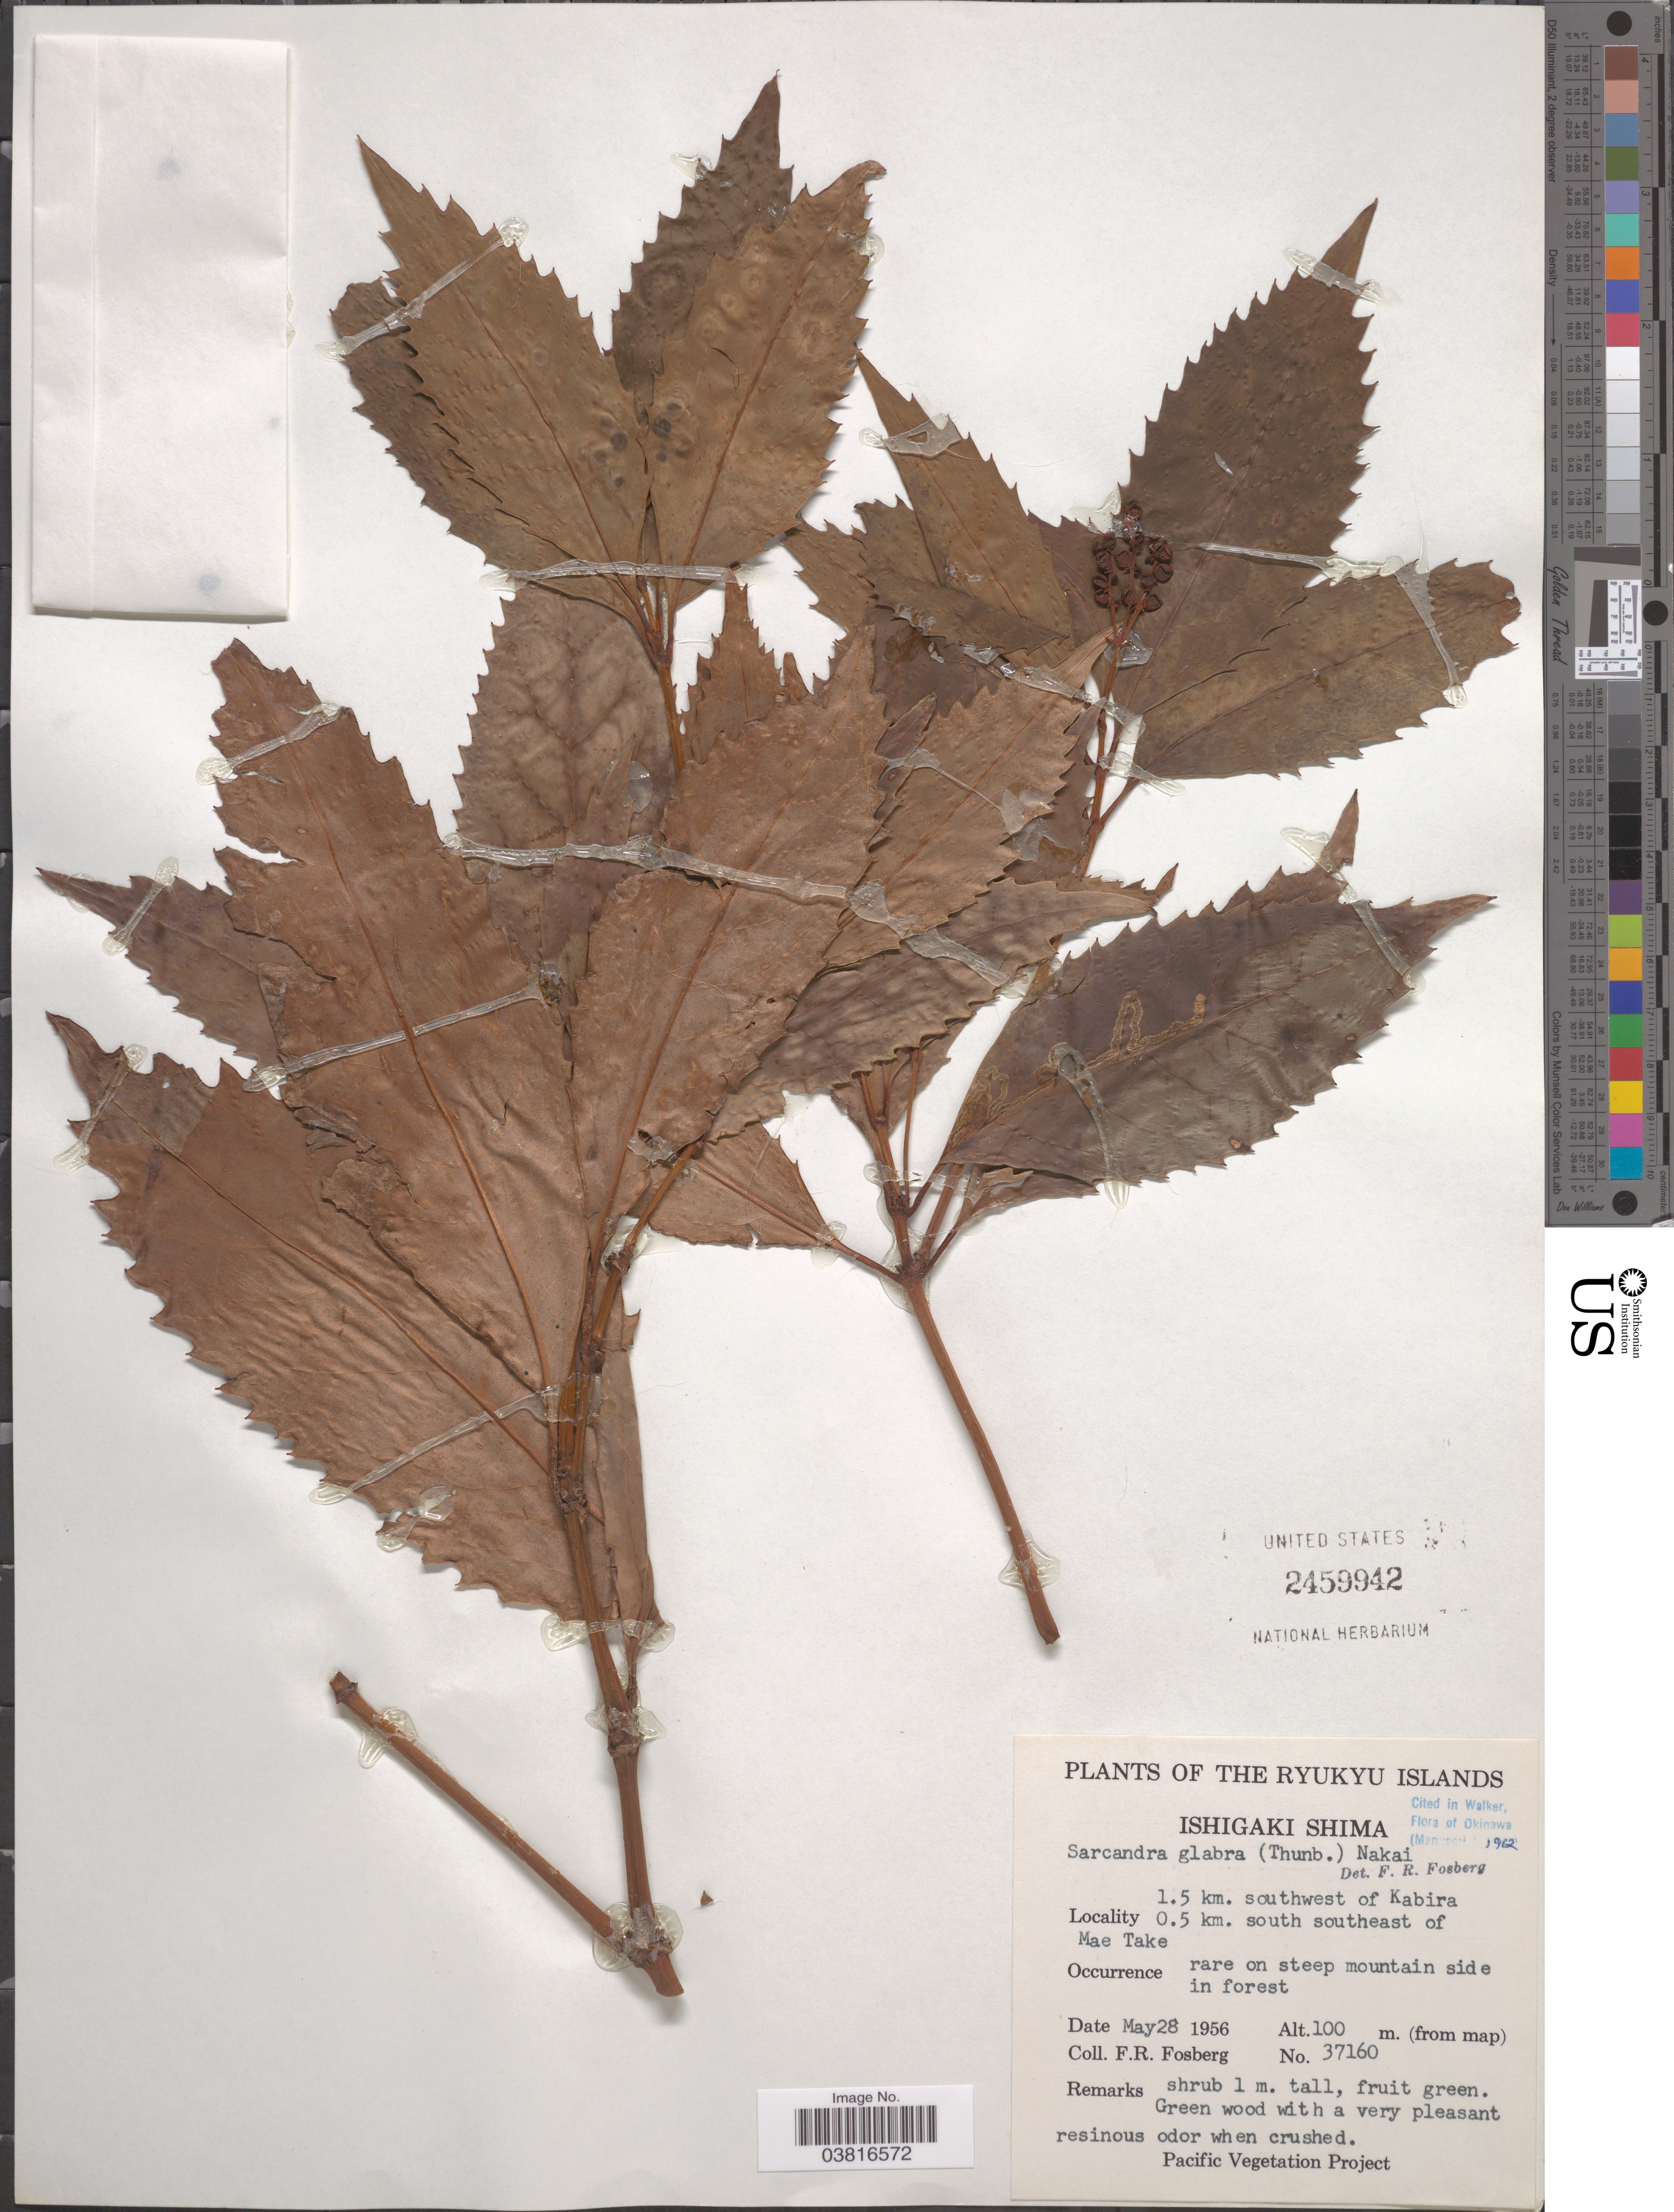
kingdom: Plantae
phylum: Tracheophyta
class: Magnoliopsida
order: Chloranthales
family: Chloranthaceae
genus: Sarcandra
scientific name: Sarcandra glabra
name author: (Thunb.) Nakai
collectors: F. R. Fosberg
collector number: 37160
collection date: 1956-05-28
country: Japan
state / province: Okinawa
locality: The Ryukyu Islands. Ishigaki Shima. 1.5 km. southwest of Kabira 0.5 km. south southeast of Mae Take.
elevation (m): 100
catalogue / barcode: US 2459942